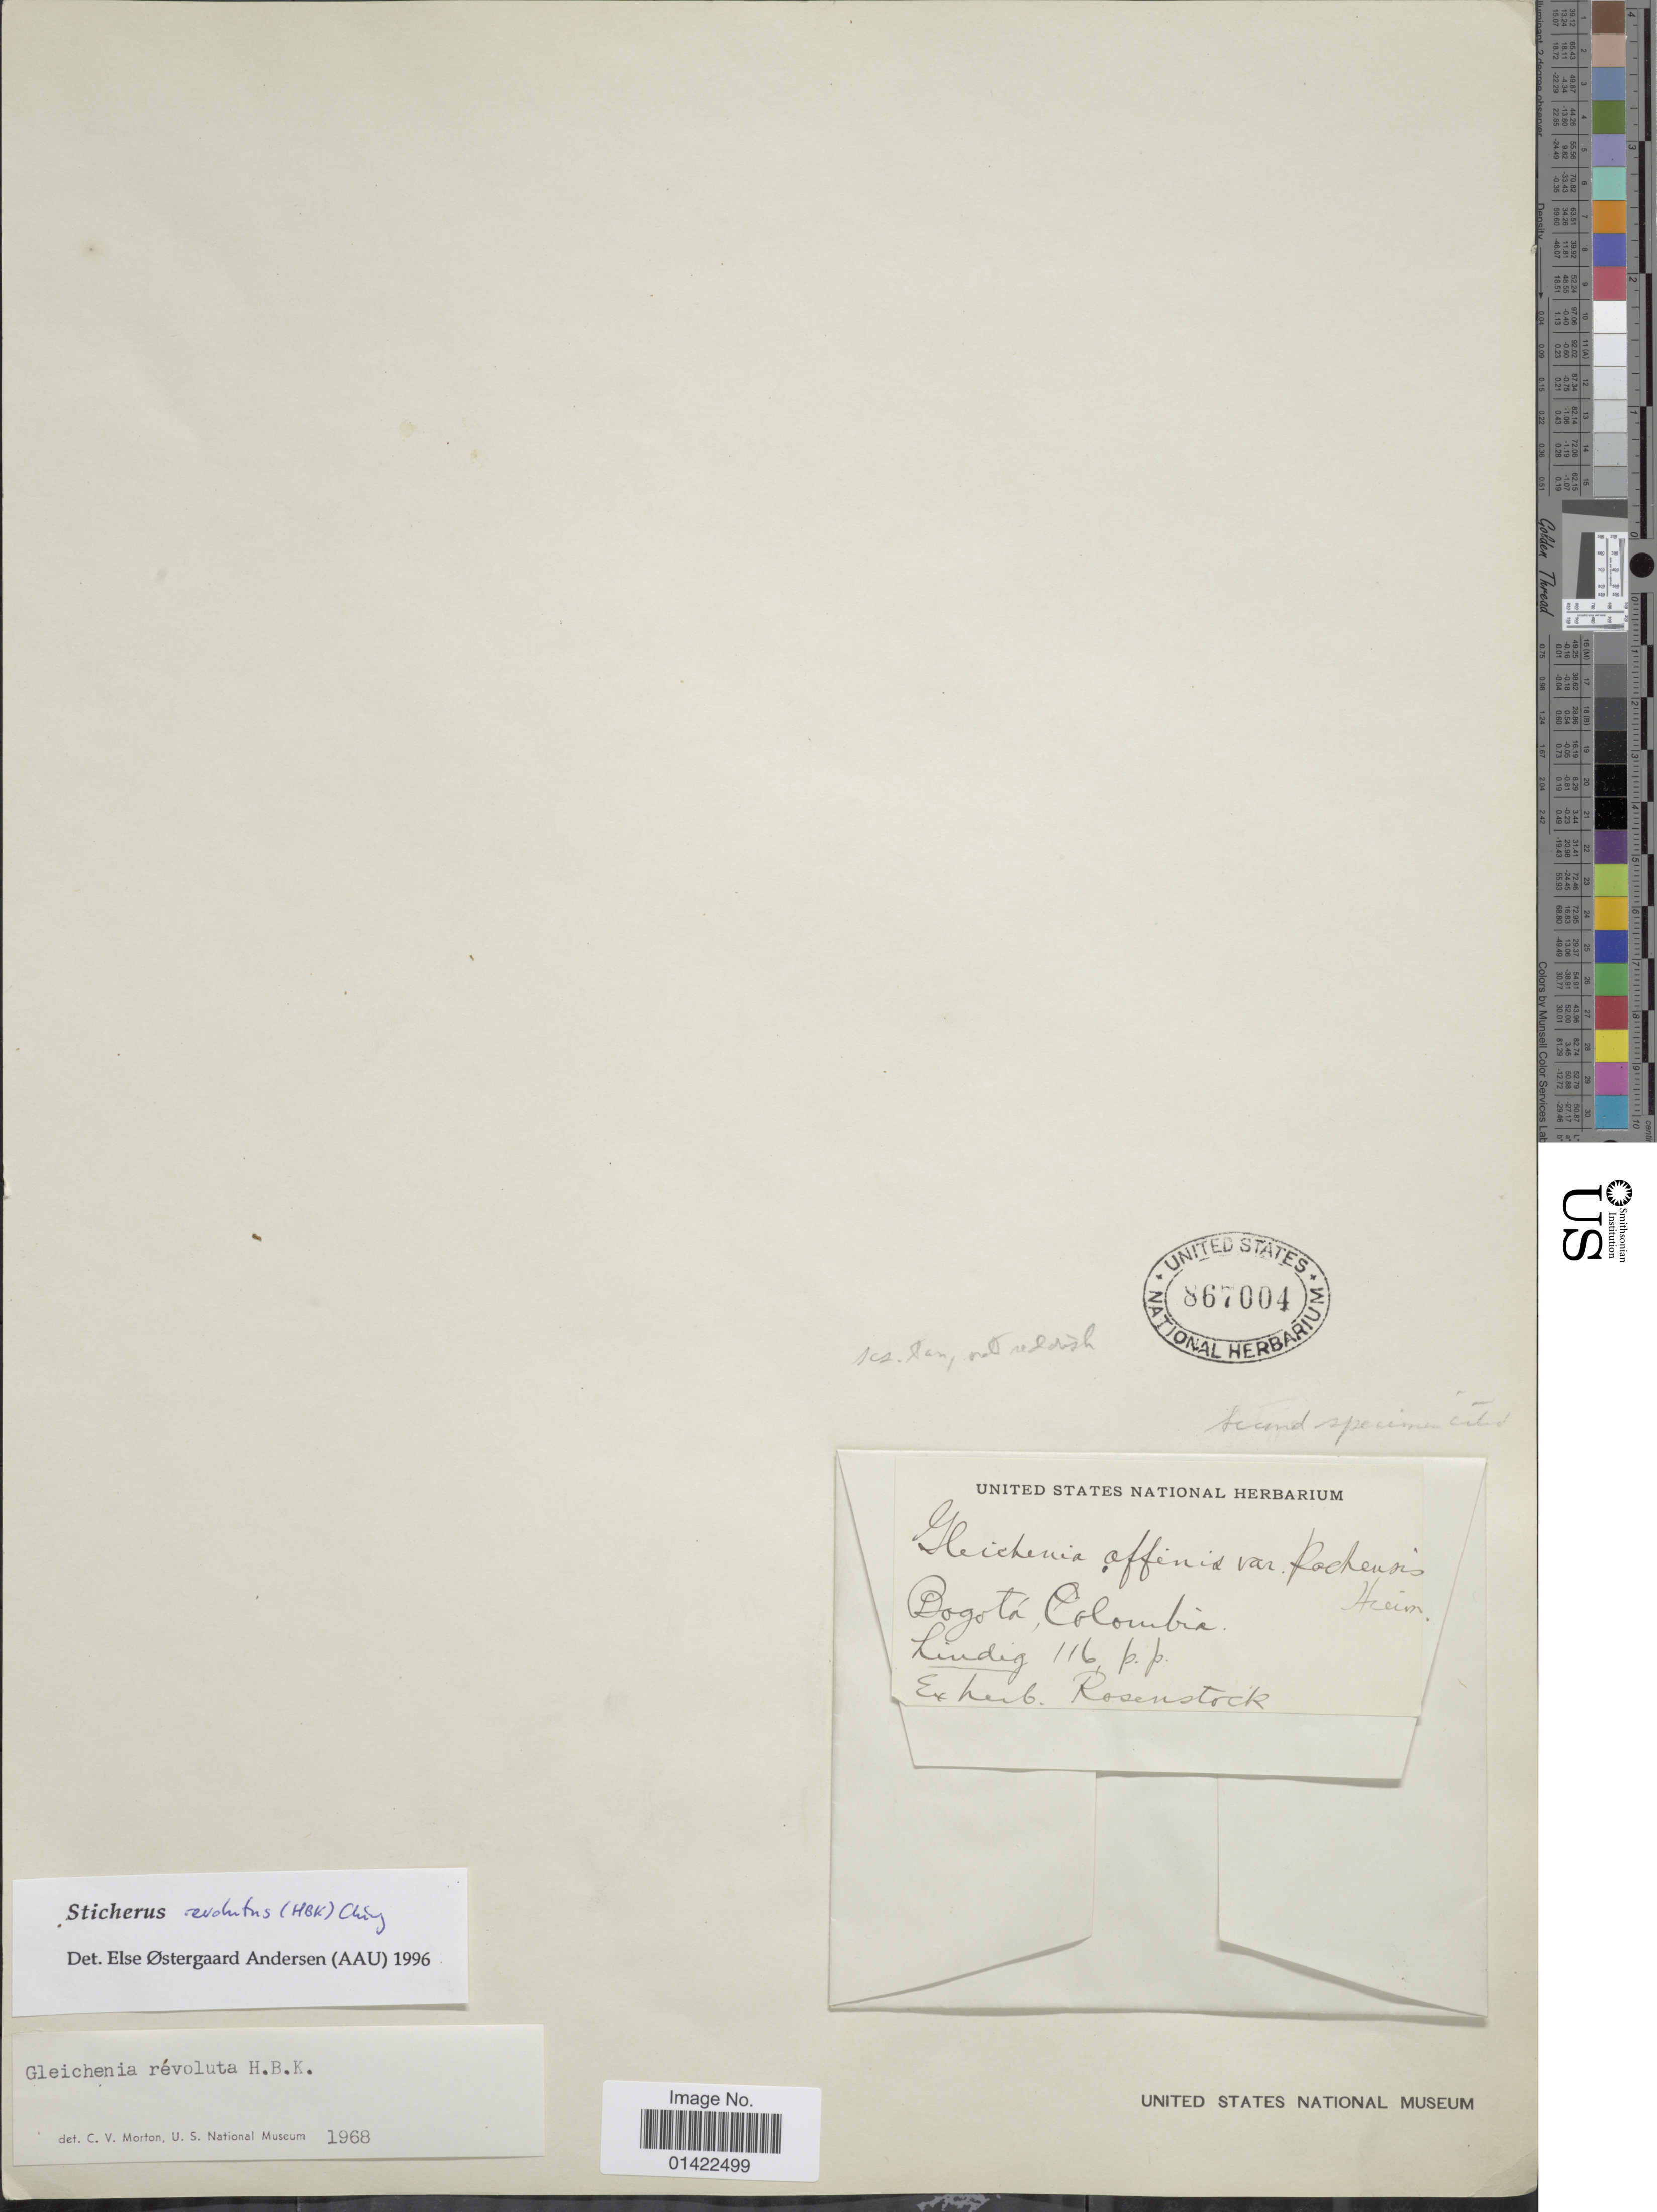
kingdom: Plantae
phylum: Tracheophyta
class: Polypodiopsida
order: Gleicheniales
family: Gleicheniaceae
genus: Sticherus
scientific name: Sticherus revolutus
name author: (Kunth) Ching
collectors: -. Lindig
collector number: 116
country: Colombia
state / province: Bogota D.C.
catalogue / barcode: US 867004